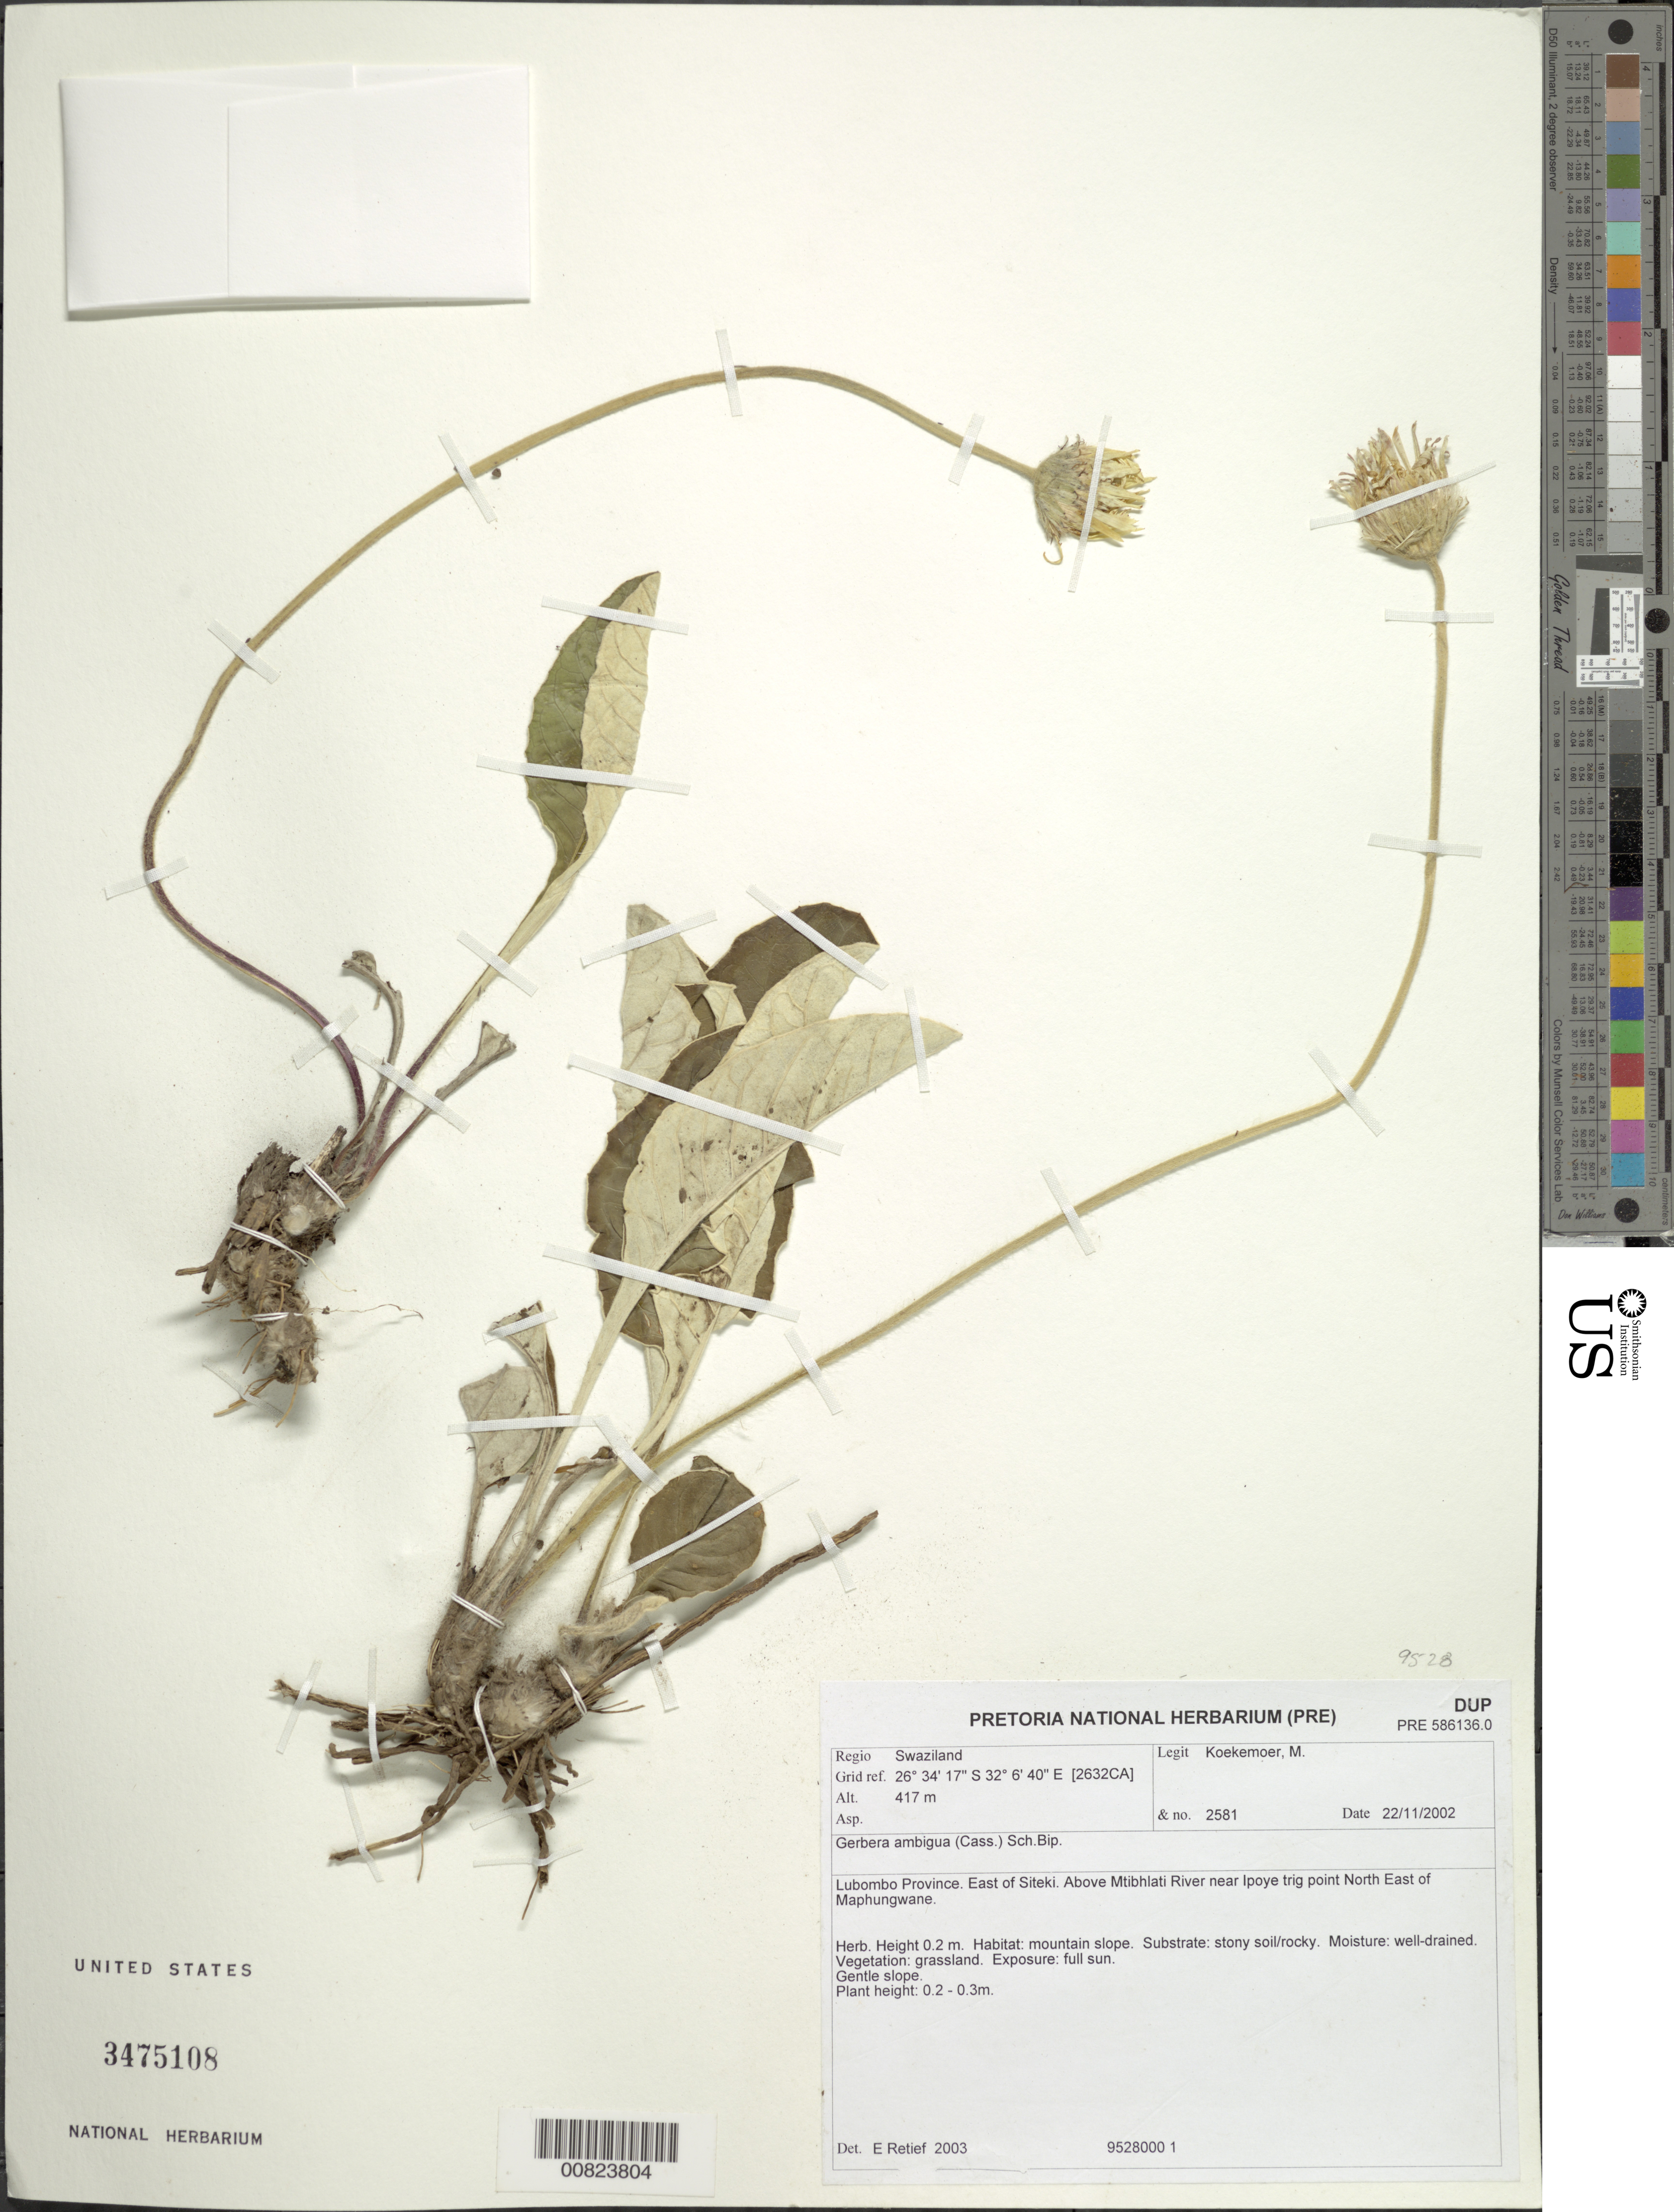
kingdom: Plantae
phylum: Tracheophyta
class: Magnoliopsida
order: Asterales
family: Asteraceae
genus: Gerbera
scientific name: Gerbera ambigua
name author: (Cass.) Sch. Bip.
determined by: Retief, E.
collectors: M. Koekemoer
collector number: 2581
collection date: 2002-11-22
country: Eswatini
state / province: Lubombo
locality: E of Siteki, above Mtibhlati River, near Ipoye trig point, NE of Maphungwane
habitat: Mountain slope, stony soil/rocky, well-drained, grassland, full sun, gentle slope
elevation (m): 417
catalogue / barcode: US 3475108